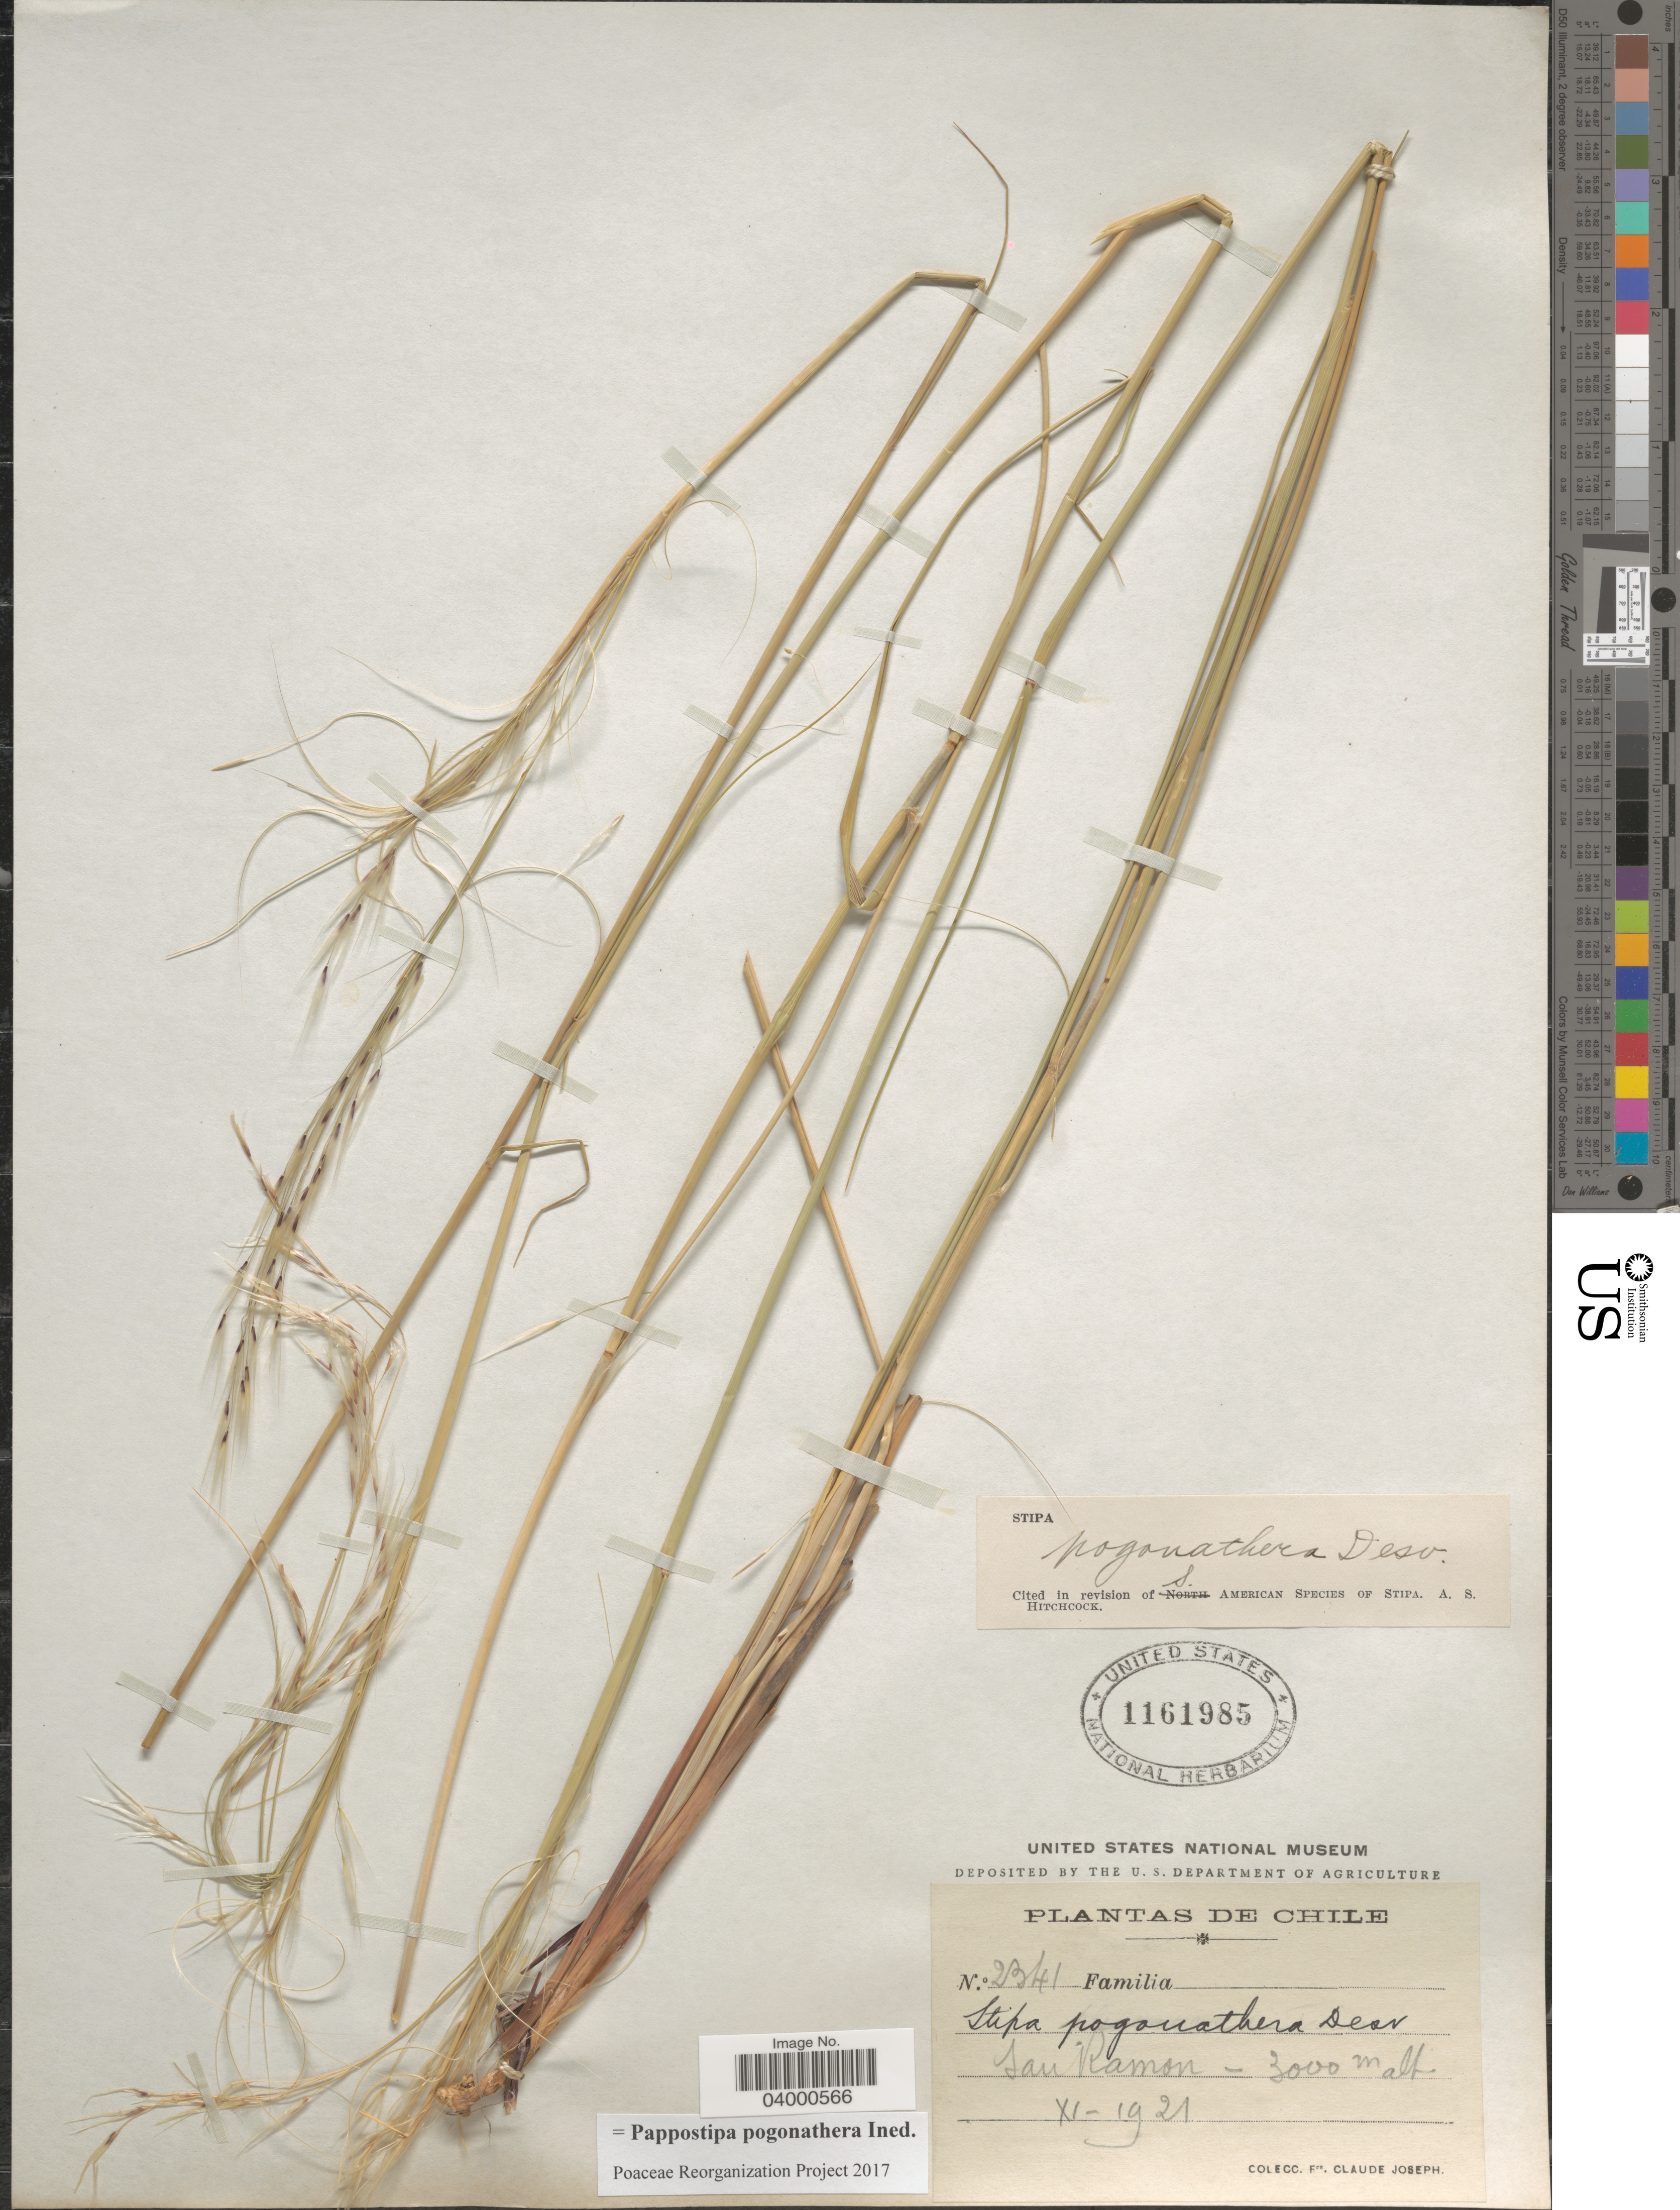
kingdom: Plantae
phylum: Tracheophyta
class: Liliopsida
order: Poales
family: Poaceae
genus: Pappostipa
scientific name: Pappostipa pogonathera ined.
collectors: Bro. Claude-Joseph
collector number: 2341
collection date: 1921-11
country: Chile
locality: San Ramon.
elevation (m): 3000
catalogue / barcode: US 1161985